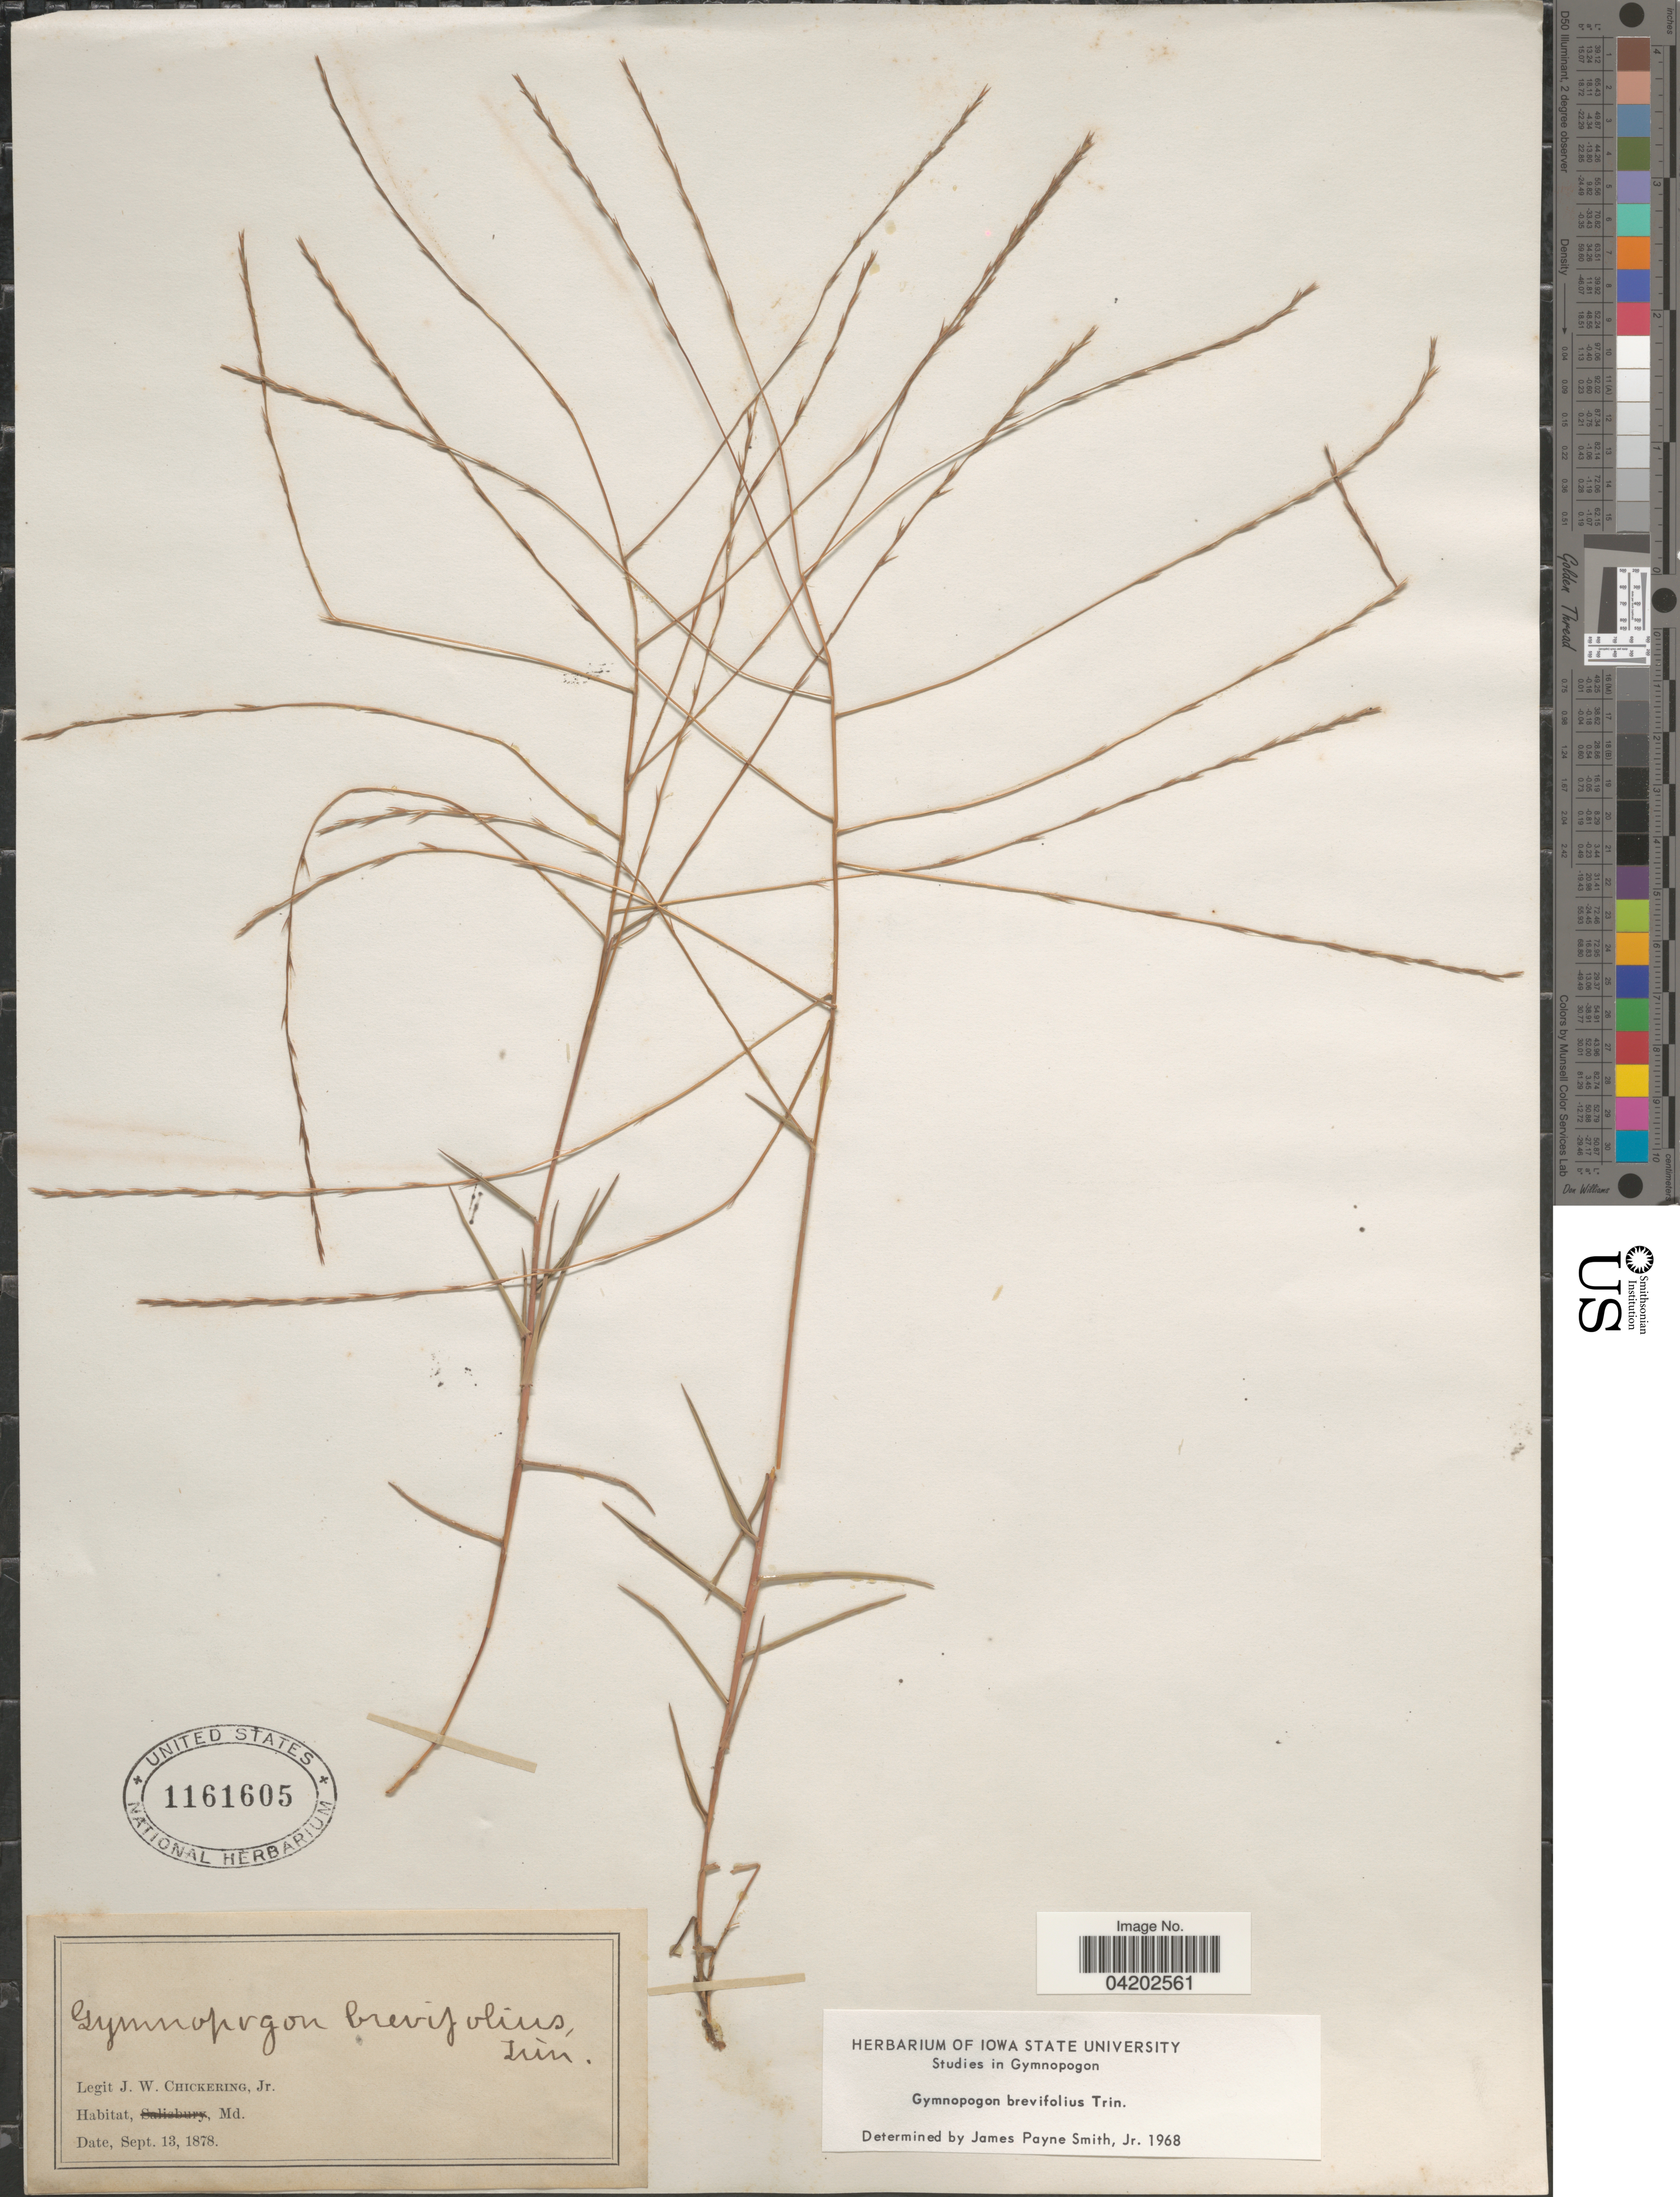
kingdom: Plantae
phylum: Tracheophyta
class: Liliopsida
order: Poales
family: Poaceae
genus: Gymnopogon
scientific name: Gymnopogon brevifolius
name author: Trin.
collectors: J. W. Chickering Jr.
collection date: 1878-09-13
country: United States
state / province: Maryland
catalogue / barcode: US 1161605